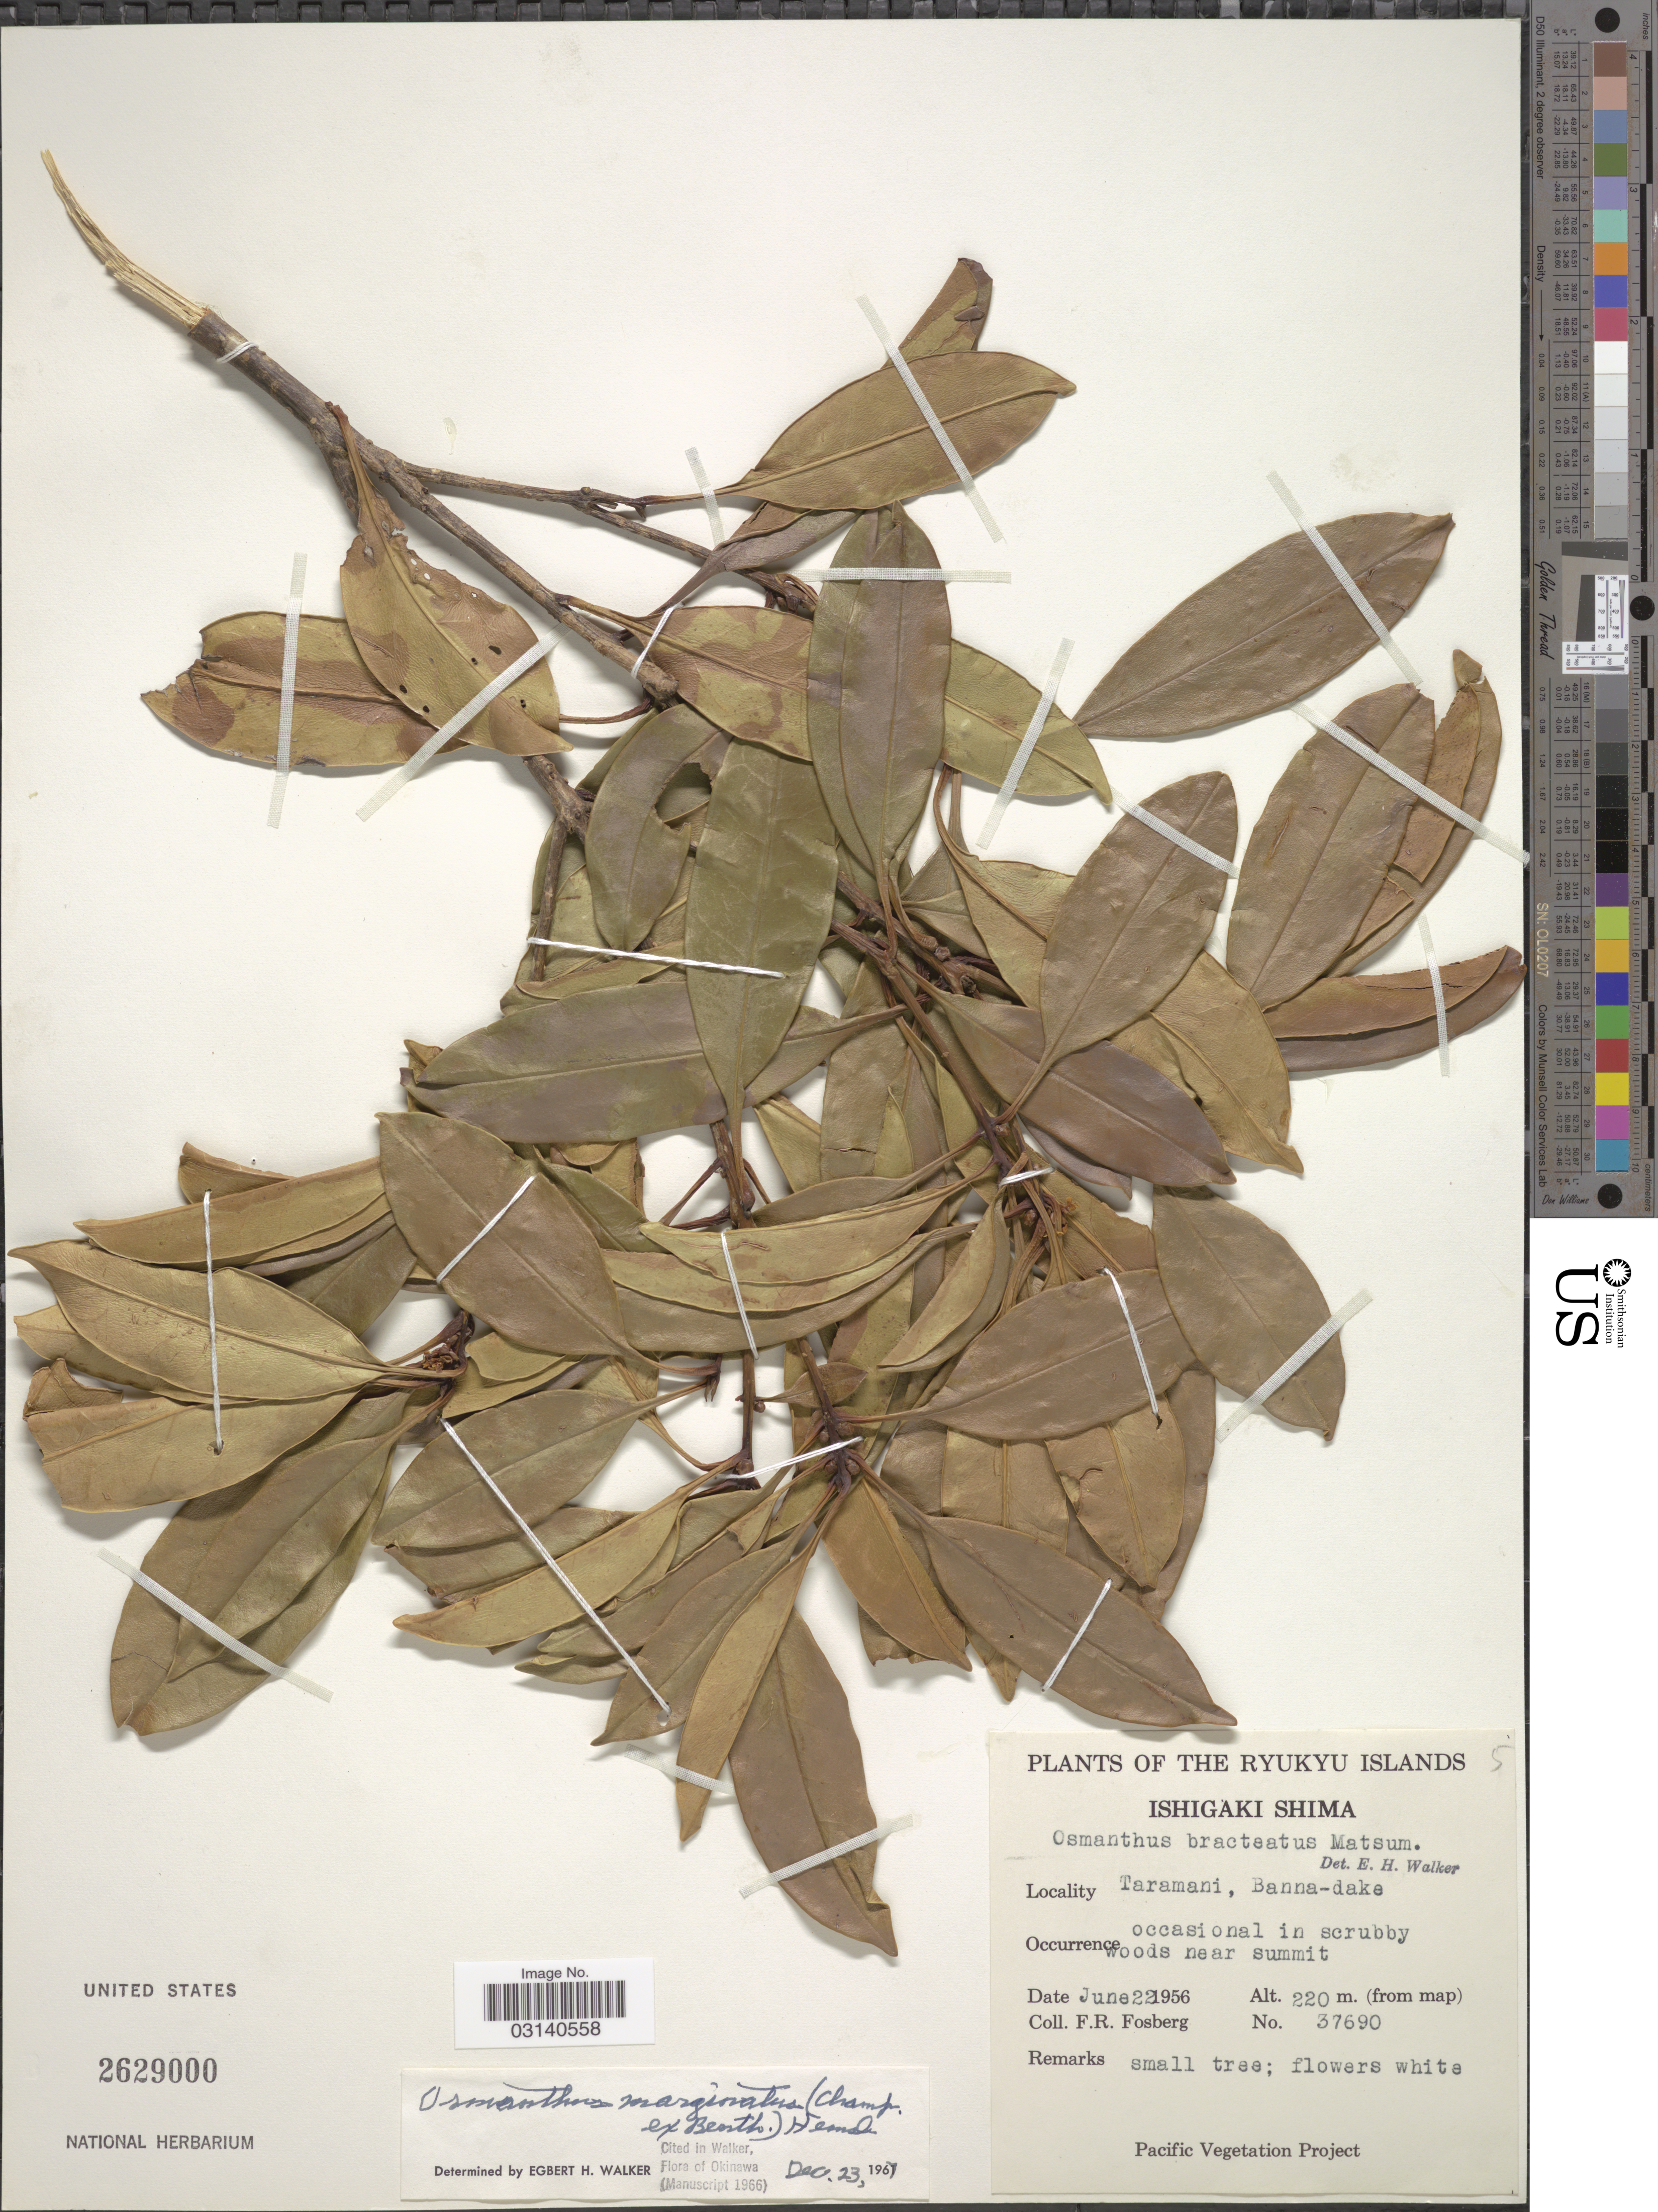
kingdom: Plantae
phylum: Tracheophyta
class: Magnoliopsida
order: Lamiales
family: Oleaceae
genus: Osmanthus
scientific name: Osmanthus marginatus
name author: (Champ. ex Benth.) Hemsl.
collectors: F. R. Fosberg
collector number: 37690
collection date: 1956-06-22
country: Japan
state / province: Okinawa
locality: The Ryukyu Islands, Ishigaki Shima, Taramani, Banna-dake.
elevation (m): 220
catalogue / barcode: US 2629000